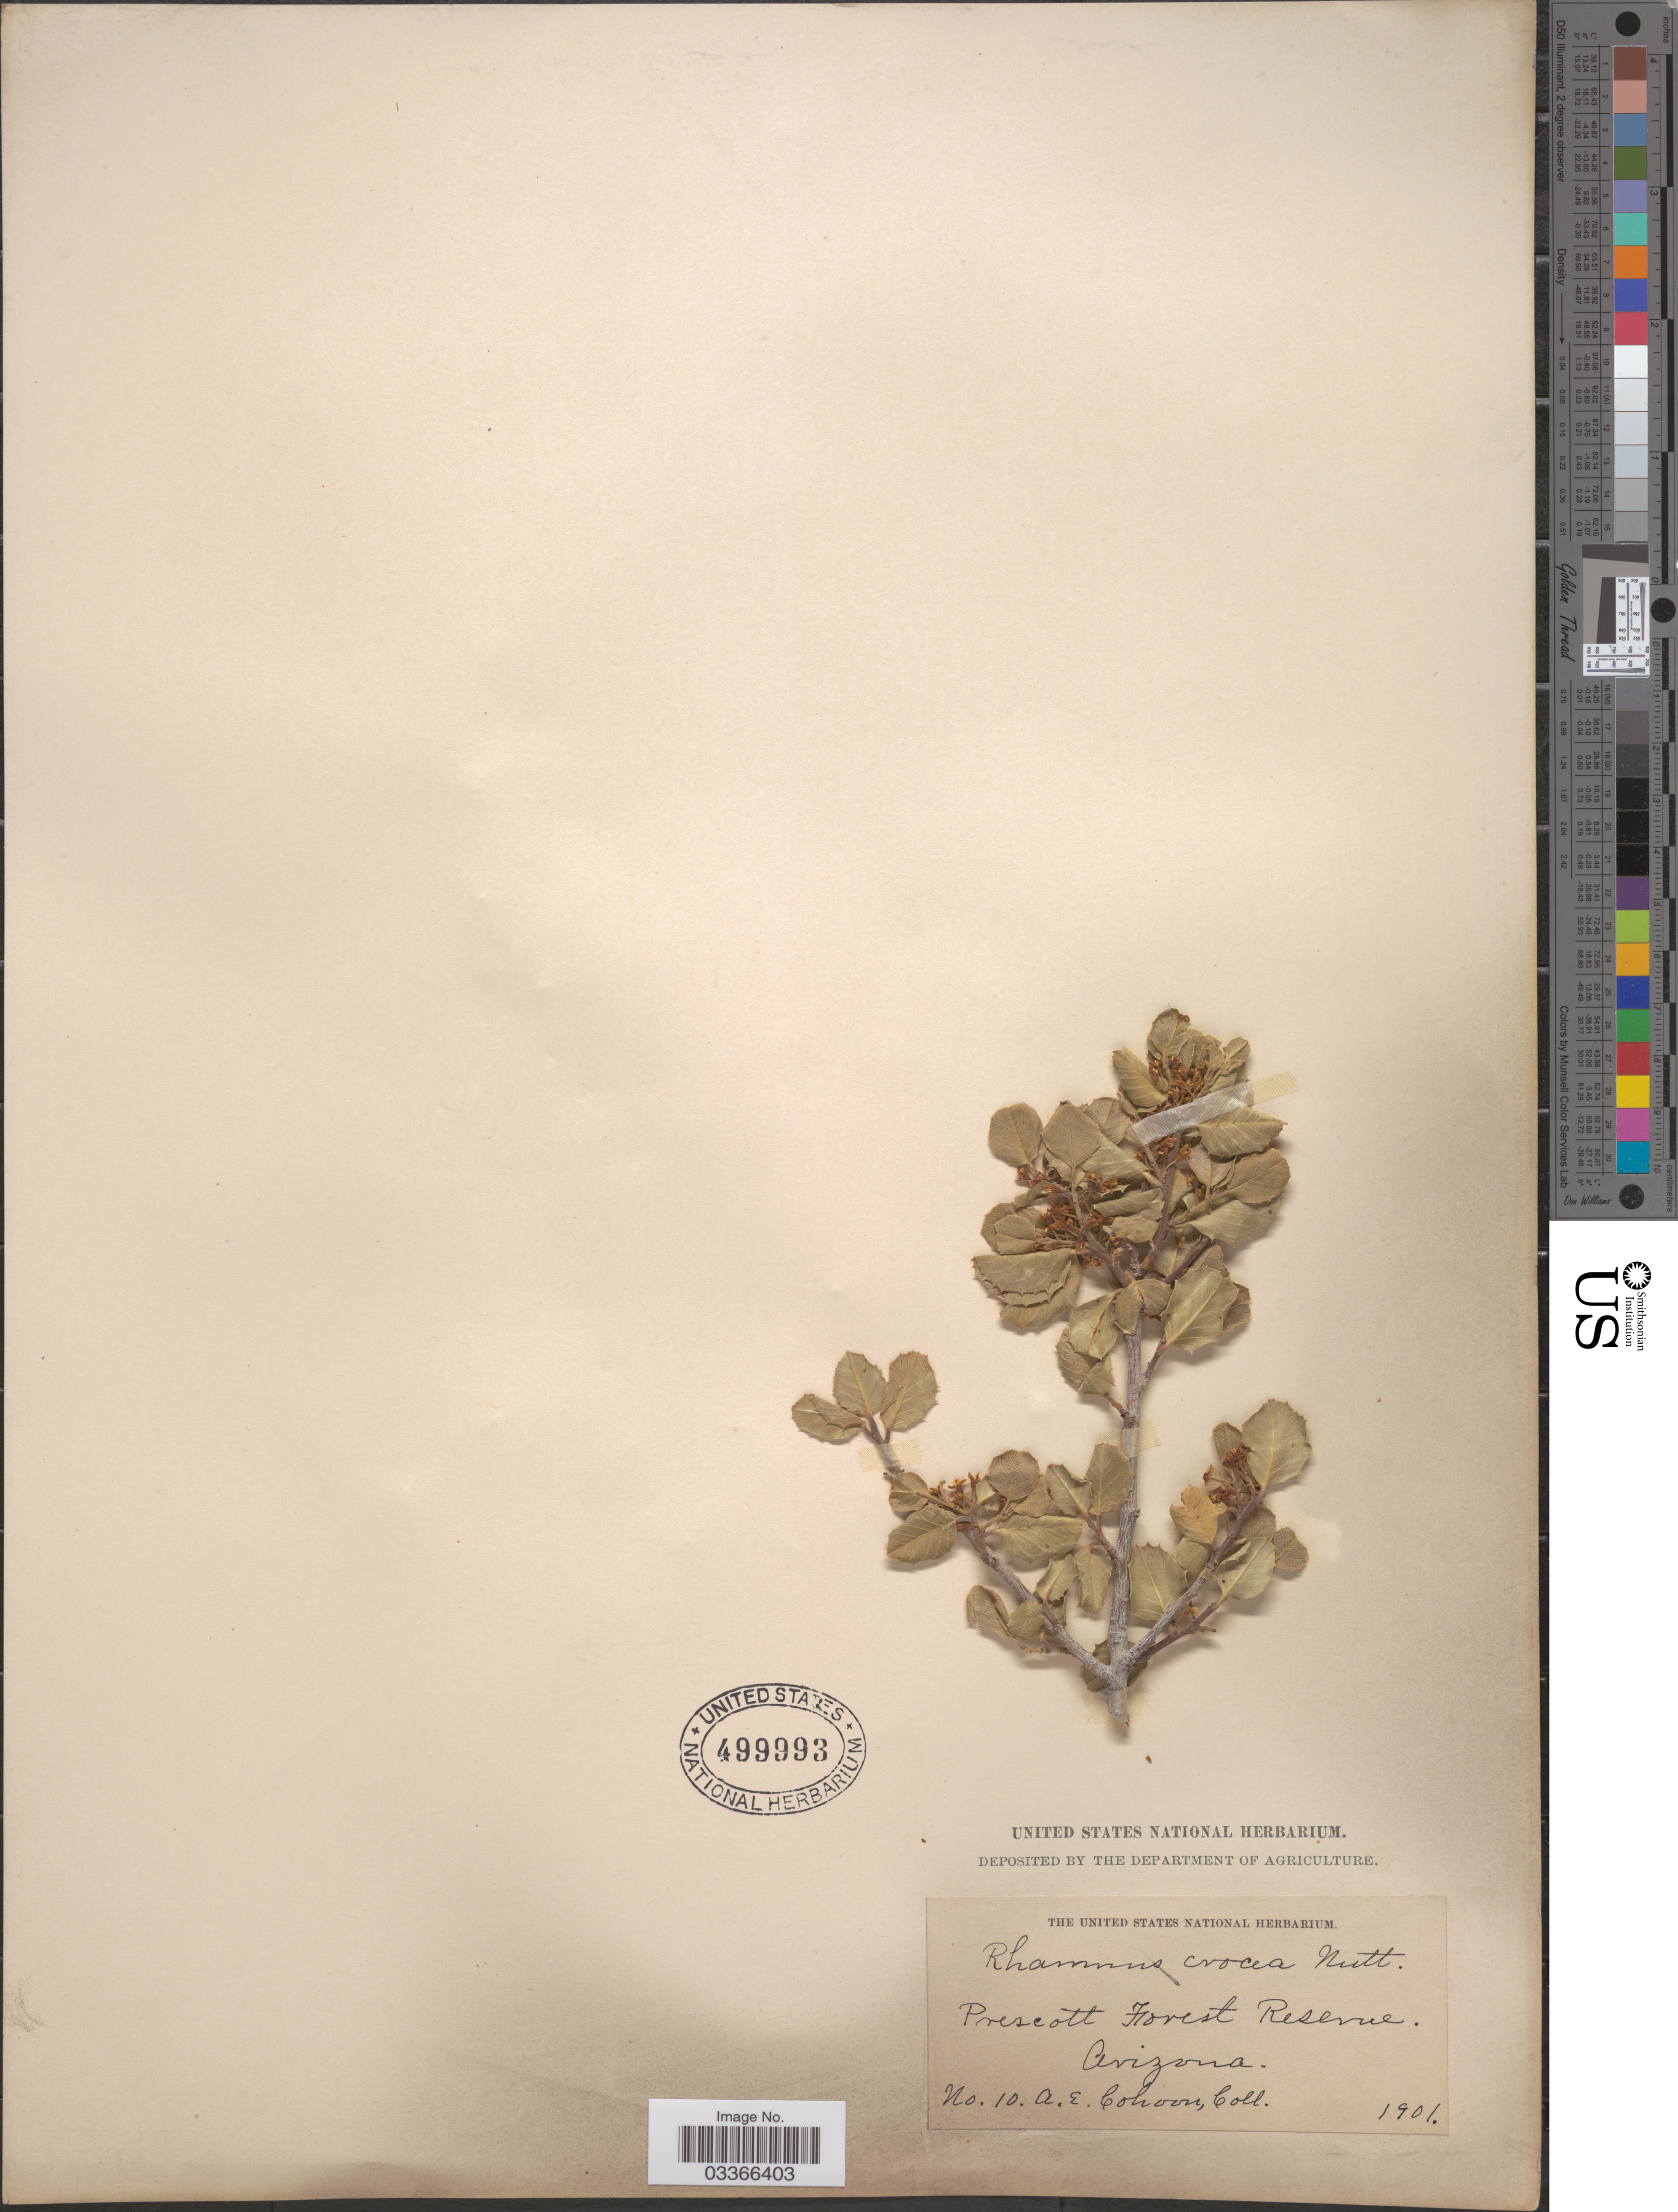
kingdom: Plantae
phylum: Tracheophyta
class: Magnoliopsida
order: Rosales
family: Rhamnaceae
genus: Rhamnus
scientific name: Rhamnus crocea var. ilicifolia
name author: (Kellogg) Greene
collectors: A. Cohoun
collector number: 10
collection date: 1901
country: United States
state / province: Arizona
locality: Prescott Forest Reserve.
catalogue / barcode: US 499993